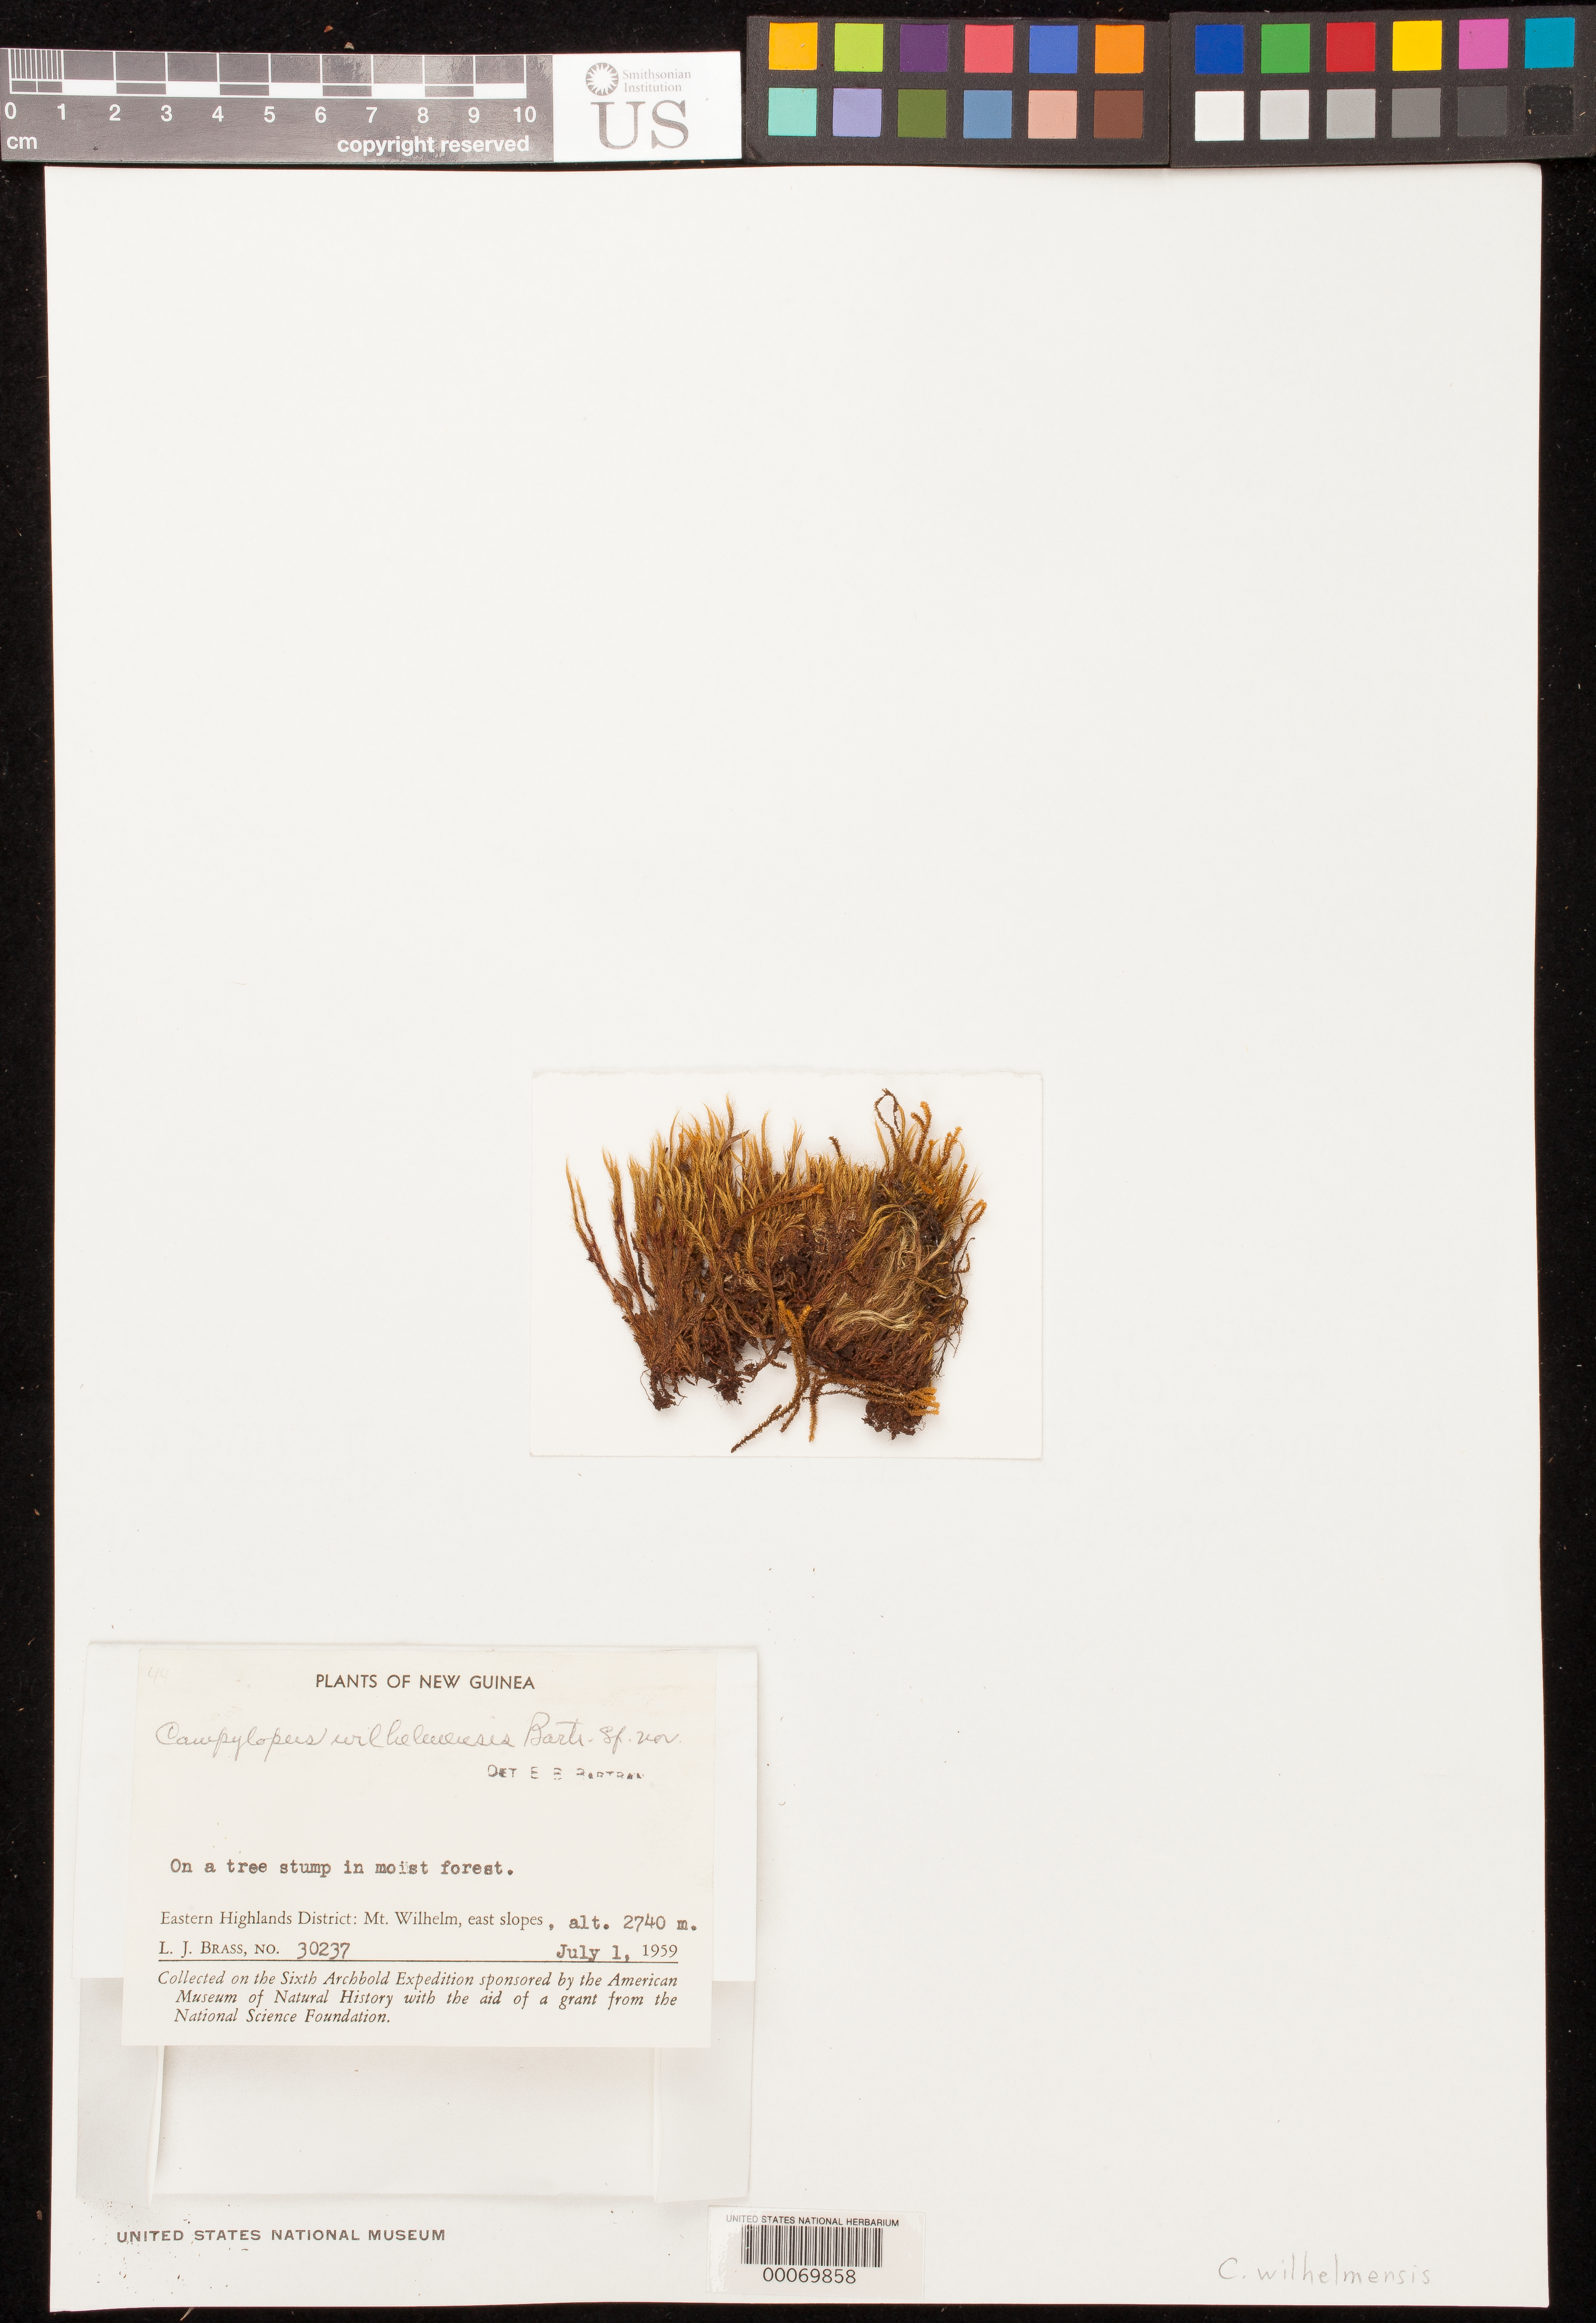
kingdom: Plantae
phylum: Bryophyta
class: Bryopsida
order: Dicranales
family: Leucobryaceae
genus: Campylopus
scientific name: Campylopus wilhelmensis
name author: E.B. Bartram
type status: Holotype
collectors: L. J. Brass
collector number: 30237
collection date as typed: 01 Jul 1959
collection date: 1959-07-01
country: Papua New Guinea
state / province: Eastern Highlands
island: New Guinea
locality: Mt. Wilhelm.